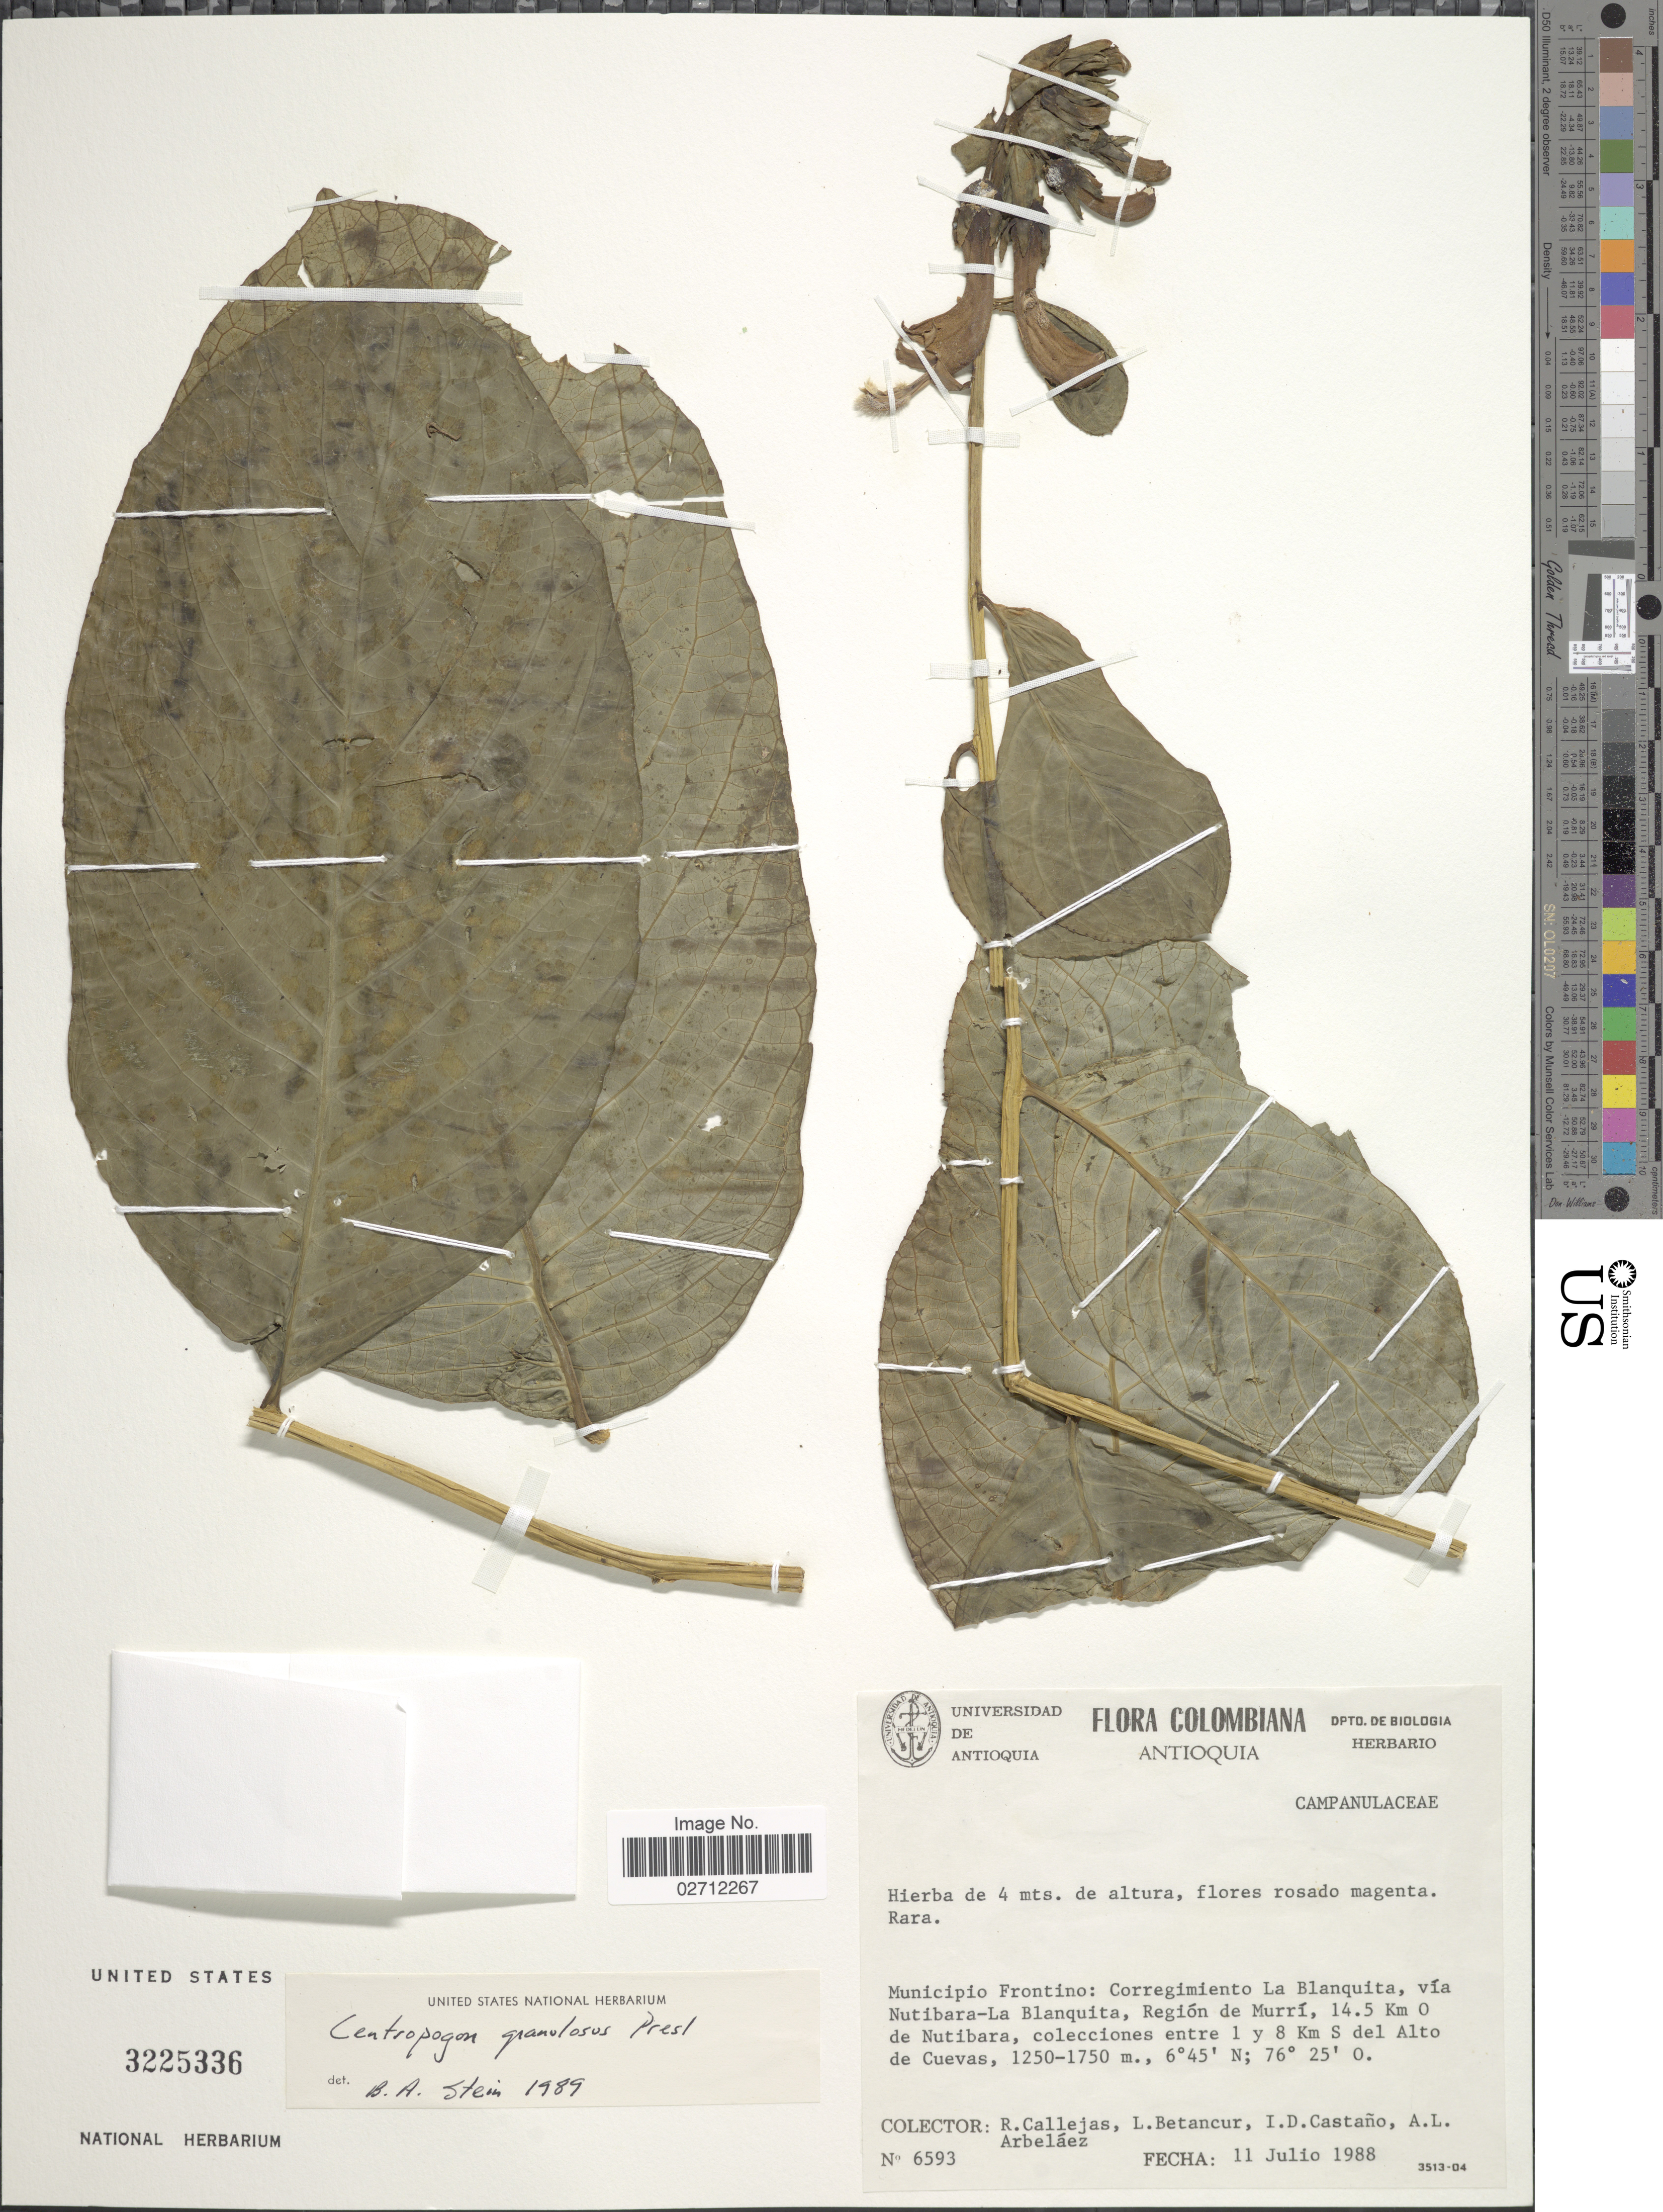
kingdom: Plantae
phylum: Tracheophyta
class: Magnoliopsida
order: Asterales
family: Campanulaceae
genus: Centropogon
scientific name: Centropogon granulosus subsp. granulosus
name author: C. Presl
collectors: R. Callejas, L. Betancur, I. Castaño & A. Arbeláez Alvarez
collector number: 6593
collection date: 1988-07-11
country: Colombia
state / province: Antioquia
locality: Municipio Frontino: Corregimiento La Blanquita, via Nutibara-La Blanquita, Region of Murri, 14.5 Km O de Nutibara, colecciones entre 1 y 8 Km S del Alto de Cuevas.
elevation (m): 1250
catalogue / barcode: US 3225336